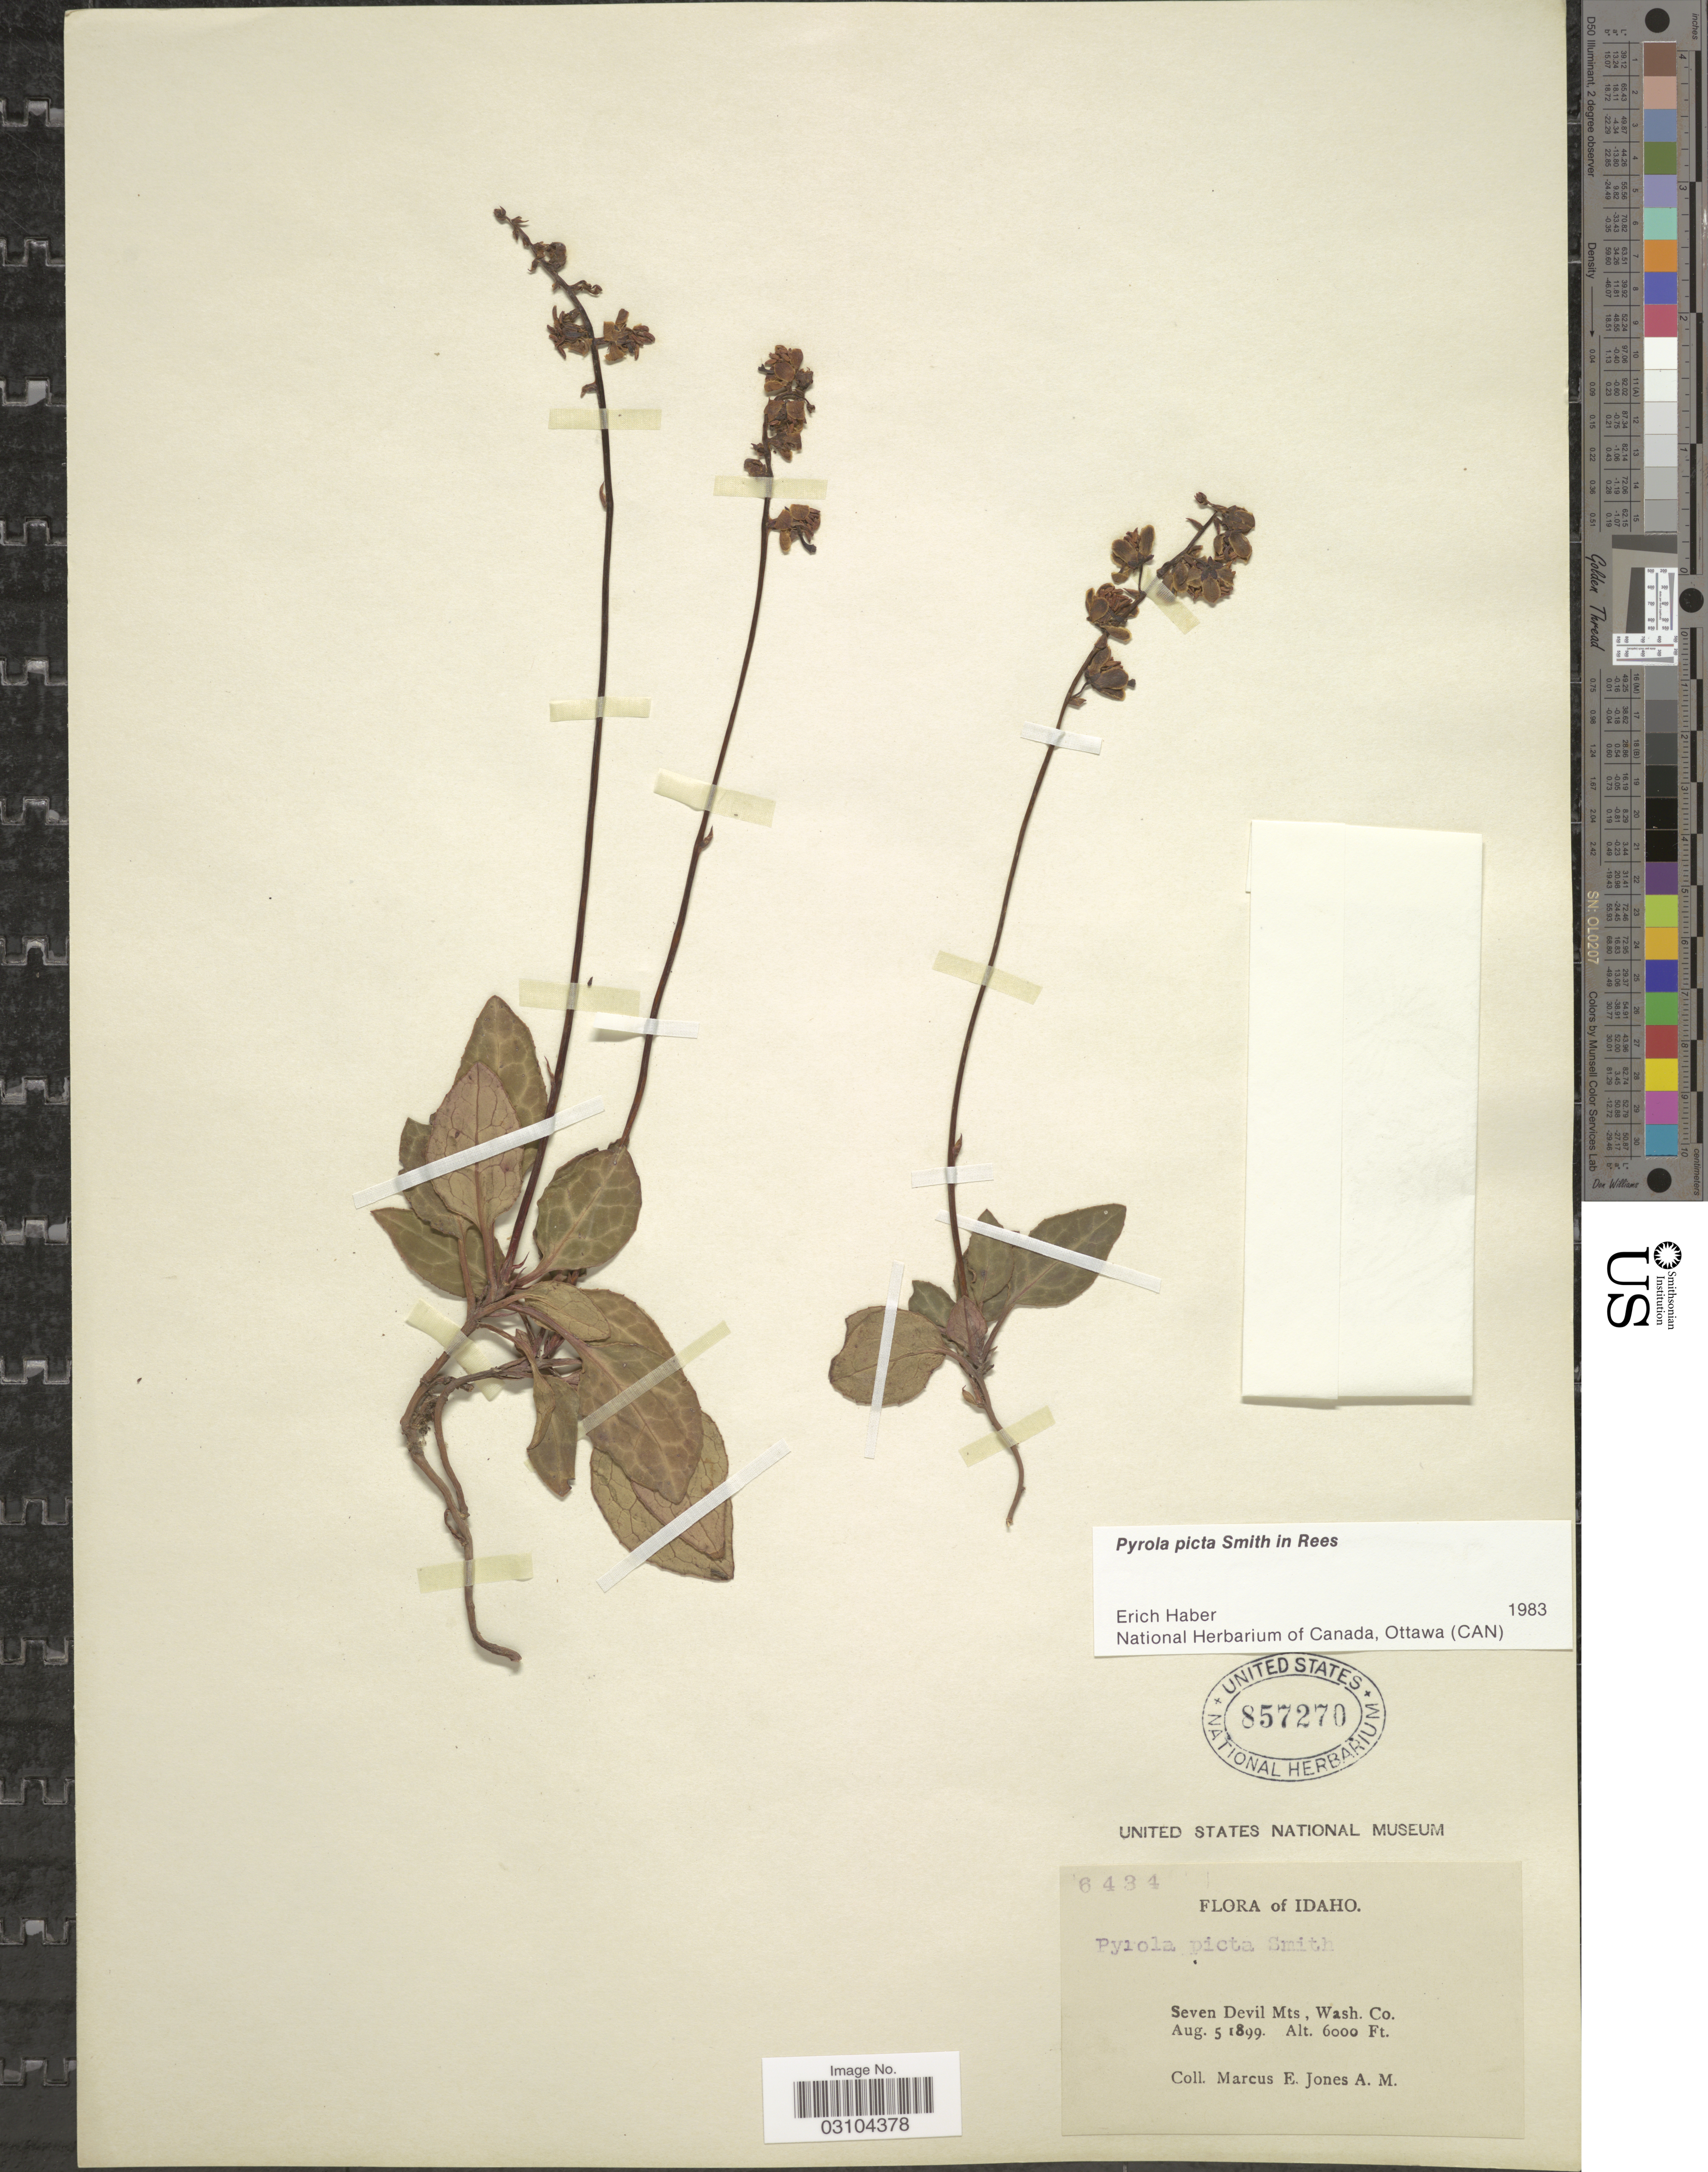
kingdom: Plantae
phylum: Tracheophyta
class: Magnoliopsida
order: Ericales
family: Ericaceae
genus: Pyrola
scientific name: Pyrola picta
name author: Sm. in Rees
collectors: M. E. Jones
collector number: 6434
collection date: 1899-08-05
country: United States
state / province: Idaho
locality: Seven Devil Mts., Wash. Co.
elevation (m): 1829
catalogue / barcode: US 857270